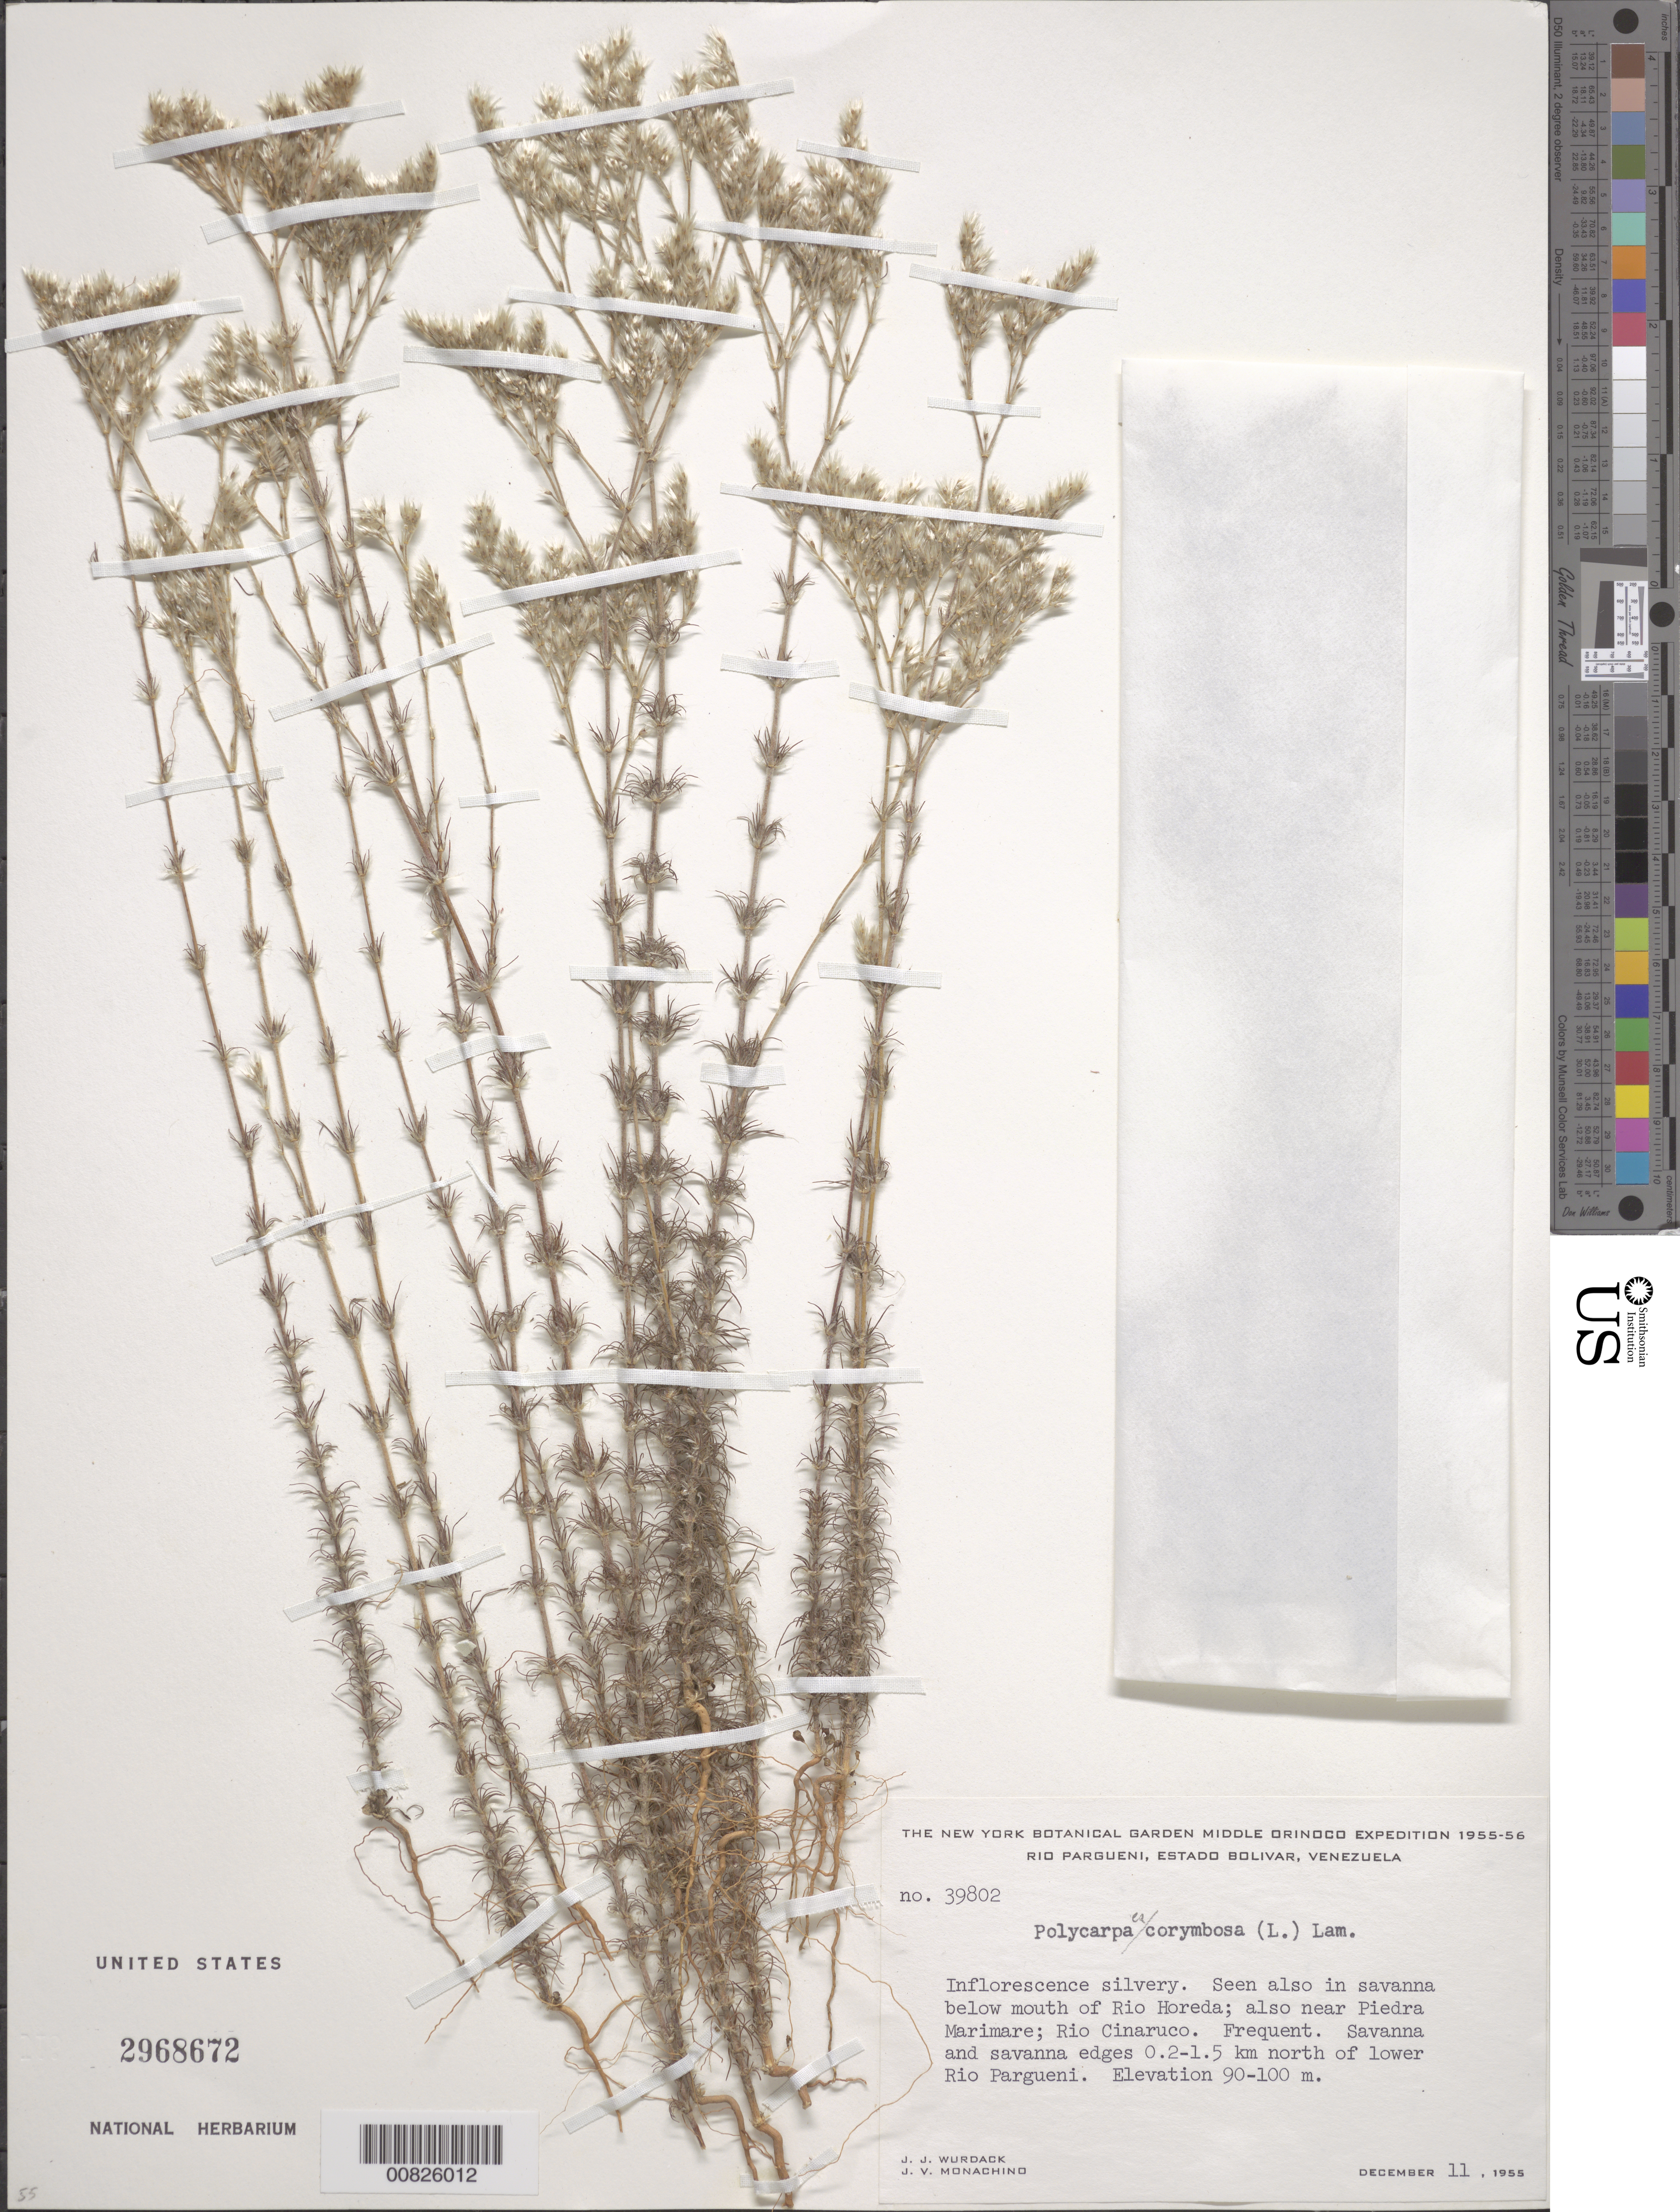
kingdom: Plantae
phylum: Tracheophyta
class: Magnoliopsida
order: Caryophyllales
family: Caryophyllaceae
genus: Polycarpaea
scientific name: Polycarpaea corymbosa var. brasiliensis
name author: (Cambess.) Chodat & Hassl.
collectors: J. J. Wurdack & J. V. Monachino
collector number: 39802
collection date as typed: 11-Dec-55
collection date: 1955-12-11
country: Venezuela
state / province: Bolívar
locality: Lower Río Pargueni, 0.2-1.5 km north of mouth, Rio Horeda, Piedra Marimare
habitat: Savanna edges and savanna below river mouth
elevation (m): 90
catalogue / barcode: US 2968672